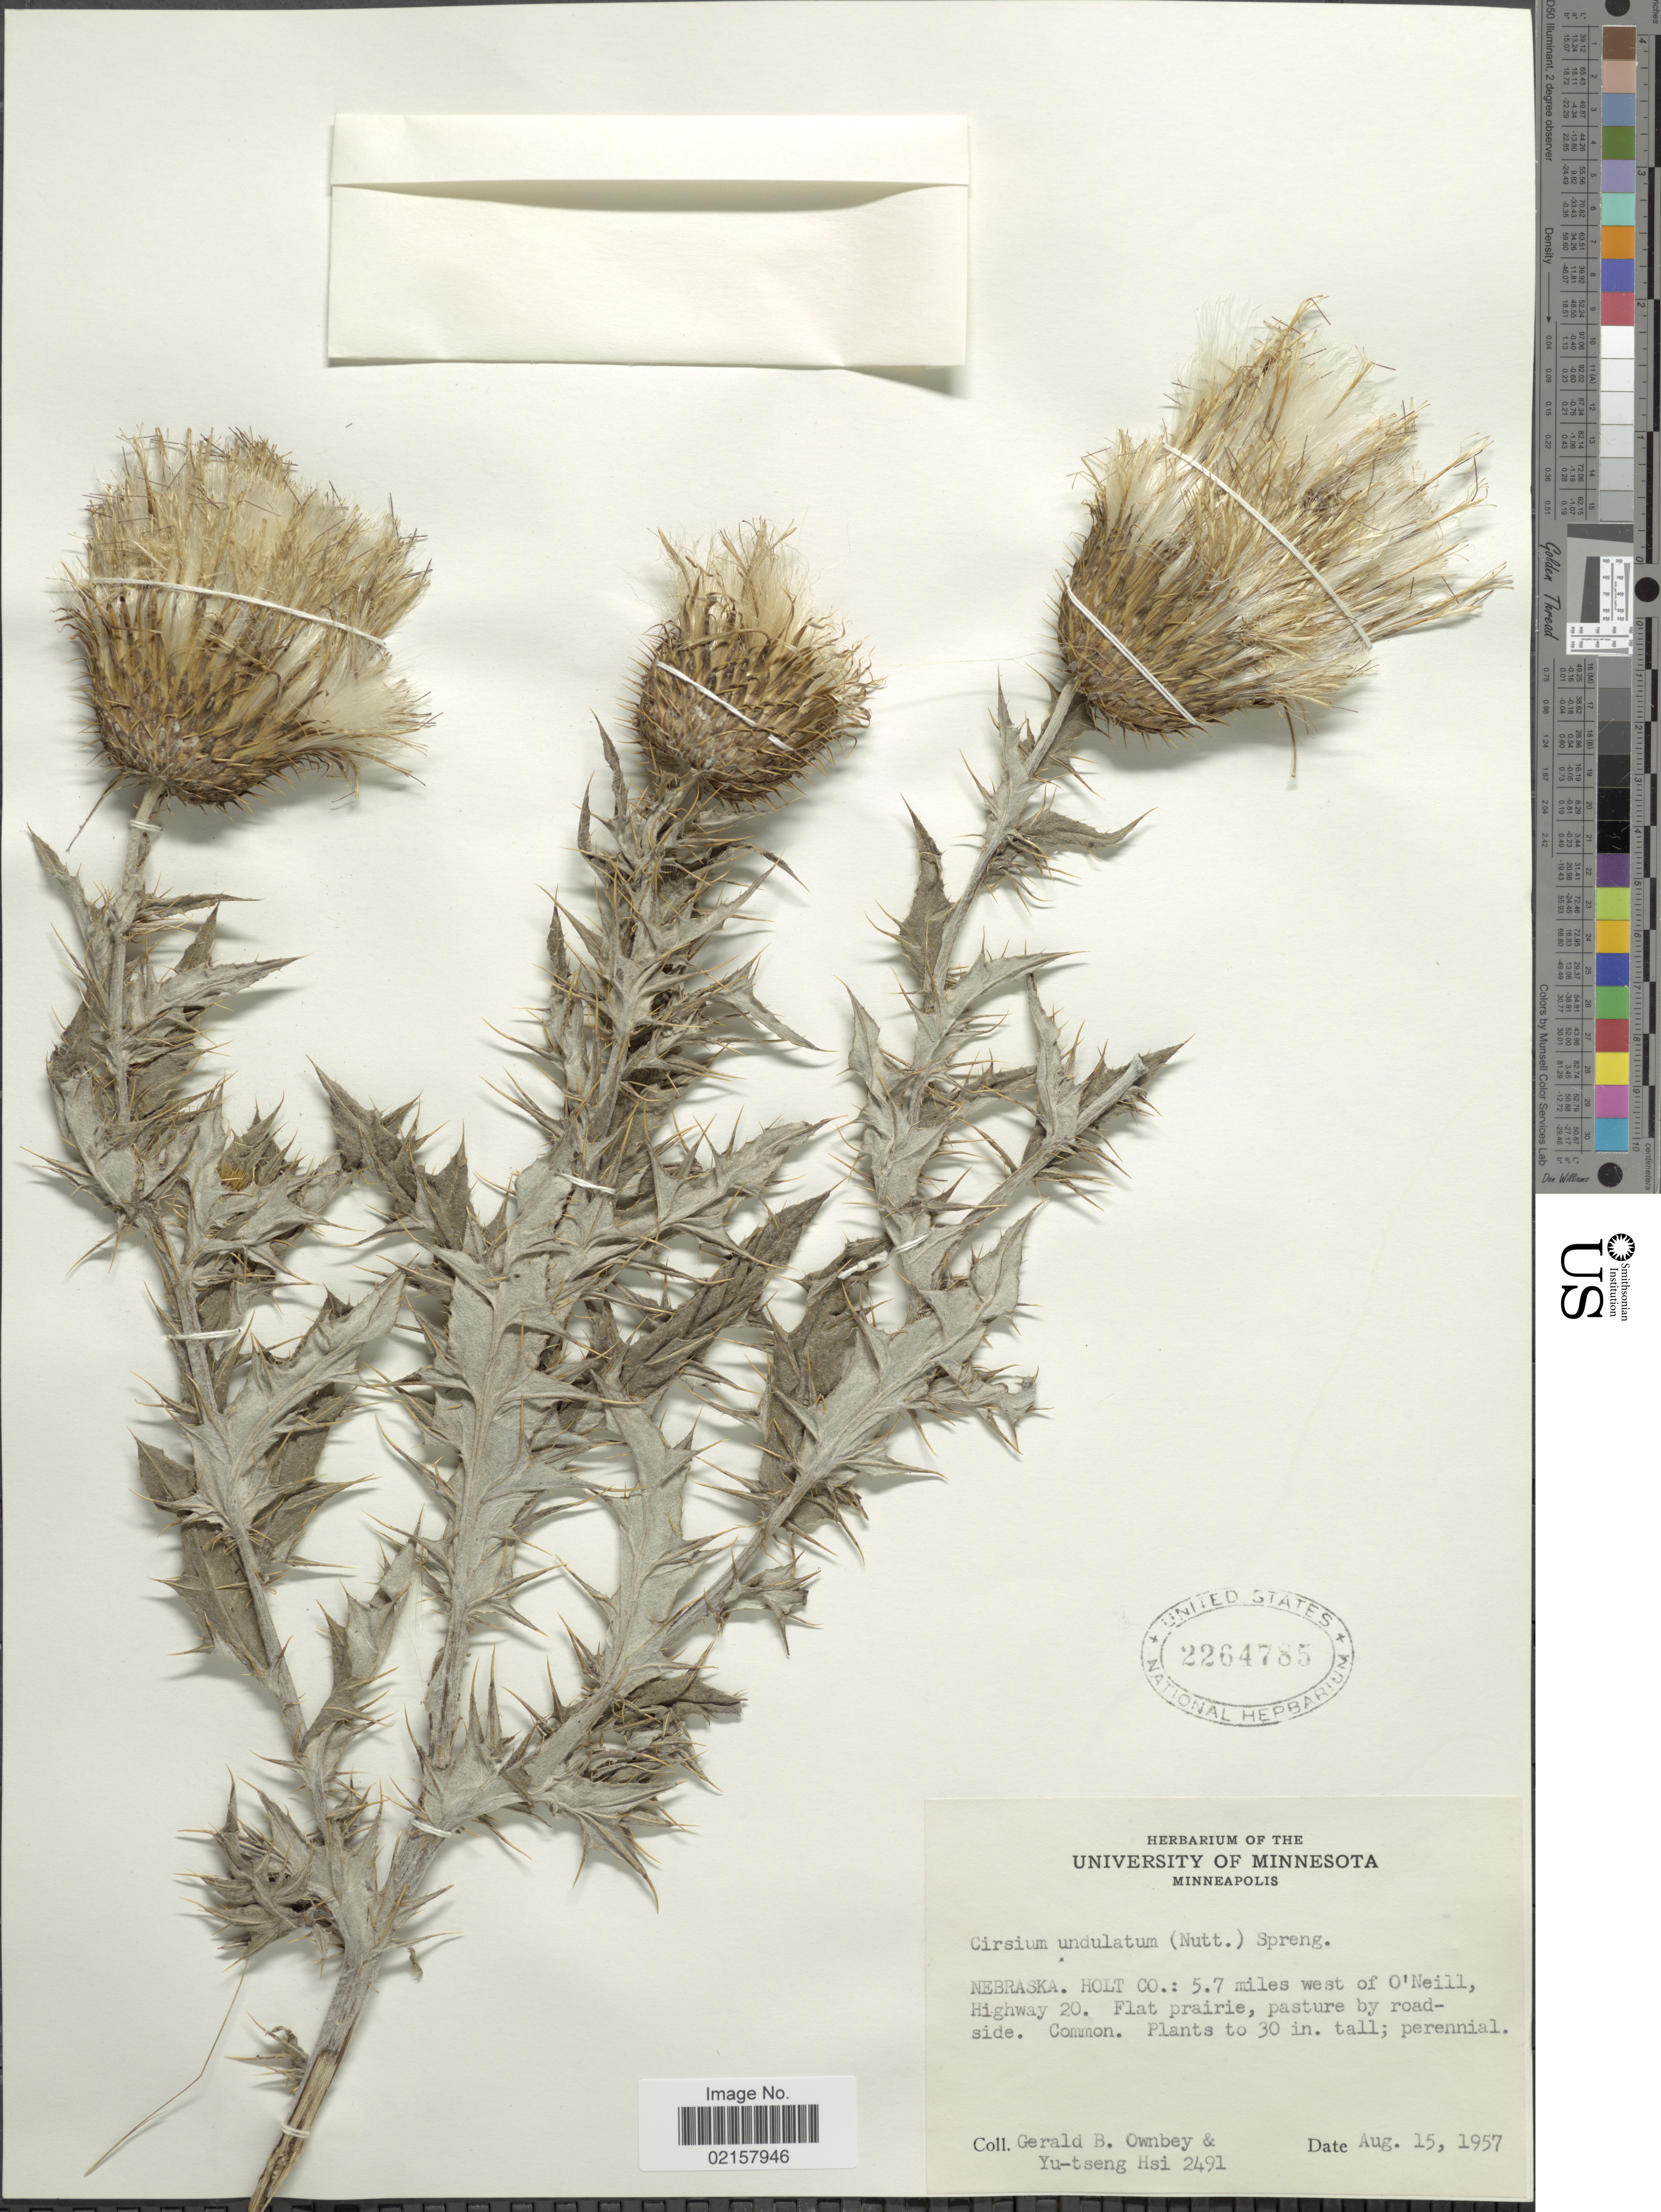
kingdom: Plantae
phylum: Tracheophyta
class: Magnoliopsida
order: Asterales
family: Asteraceae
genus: Cirsium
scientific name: Cirsium undulatum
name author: (Nutt.) Spreng.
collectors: G. B. Ownbey & Y. Hsi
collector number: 2491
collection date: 1957-08-15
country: United States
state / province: Nebraska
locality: Holt Co.: 5.7 miles west of O'Neill, Highway 20, flat prairie, pasture by roadside.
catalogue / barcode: US 2264785